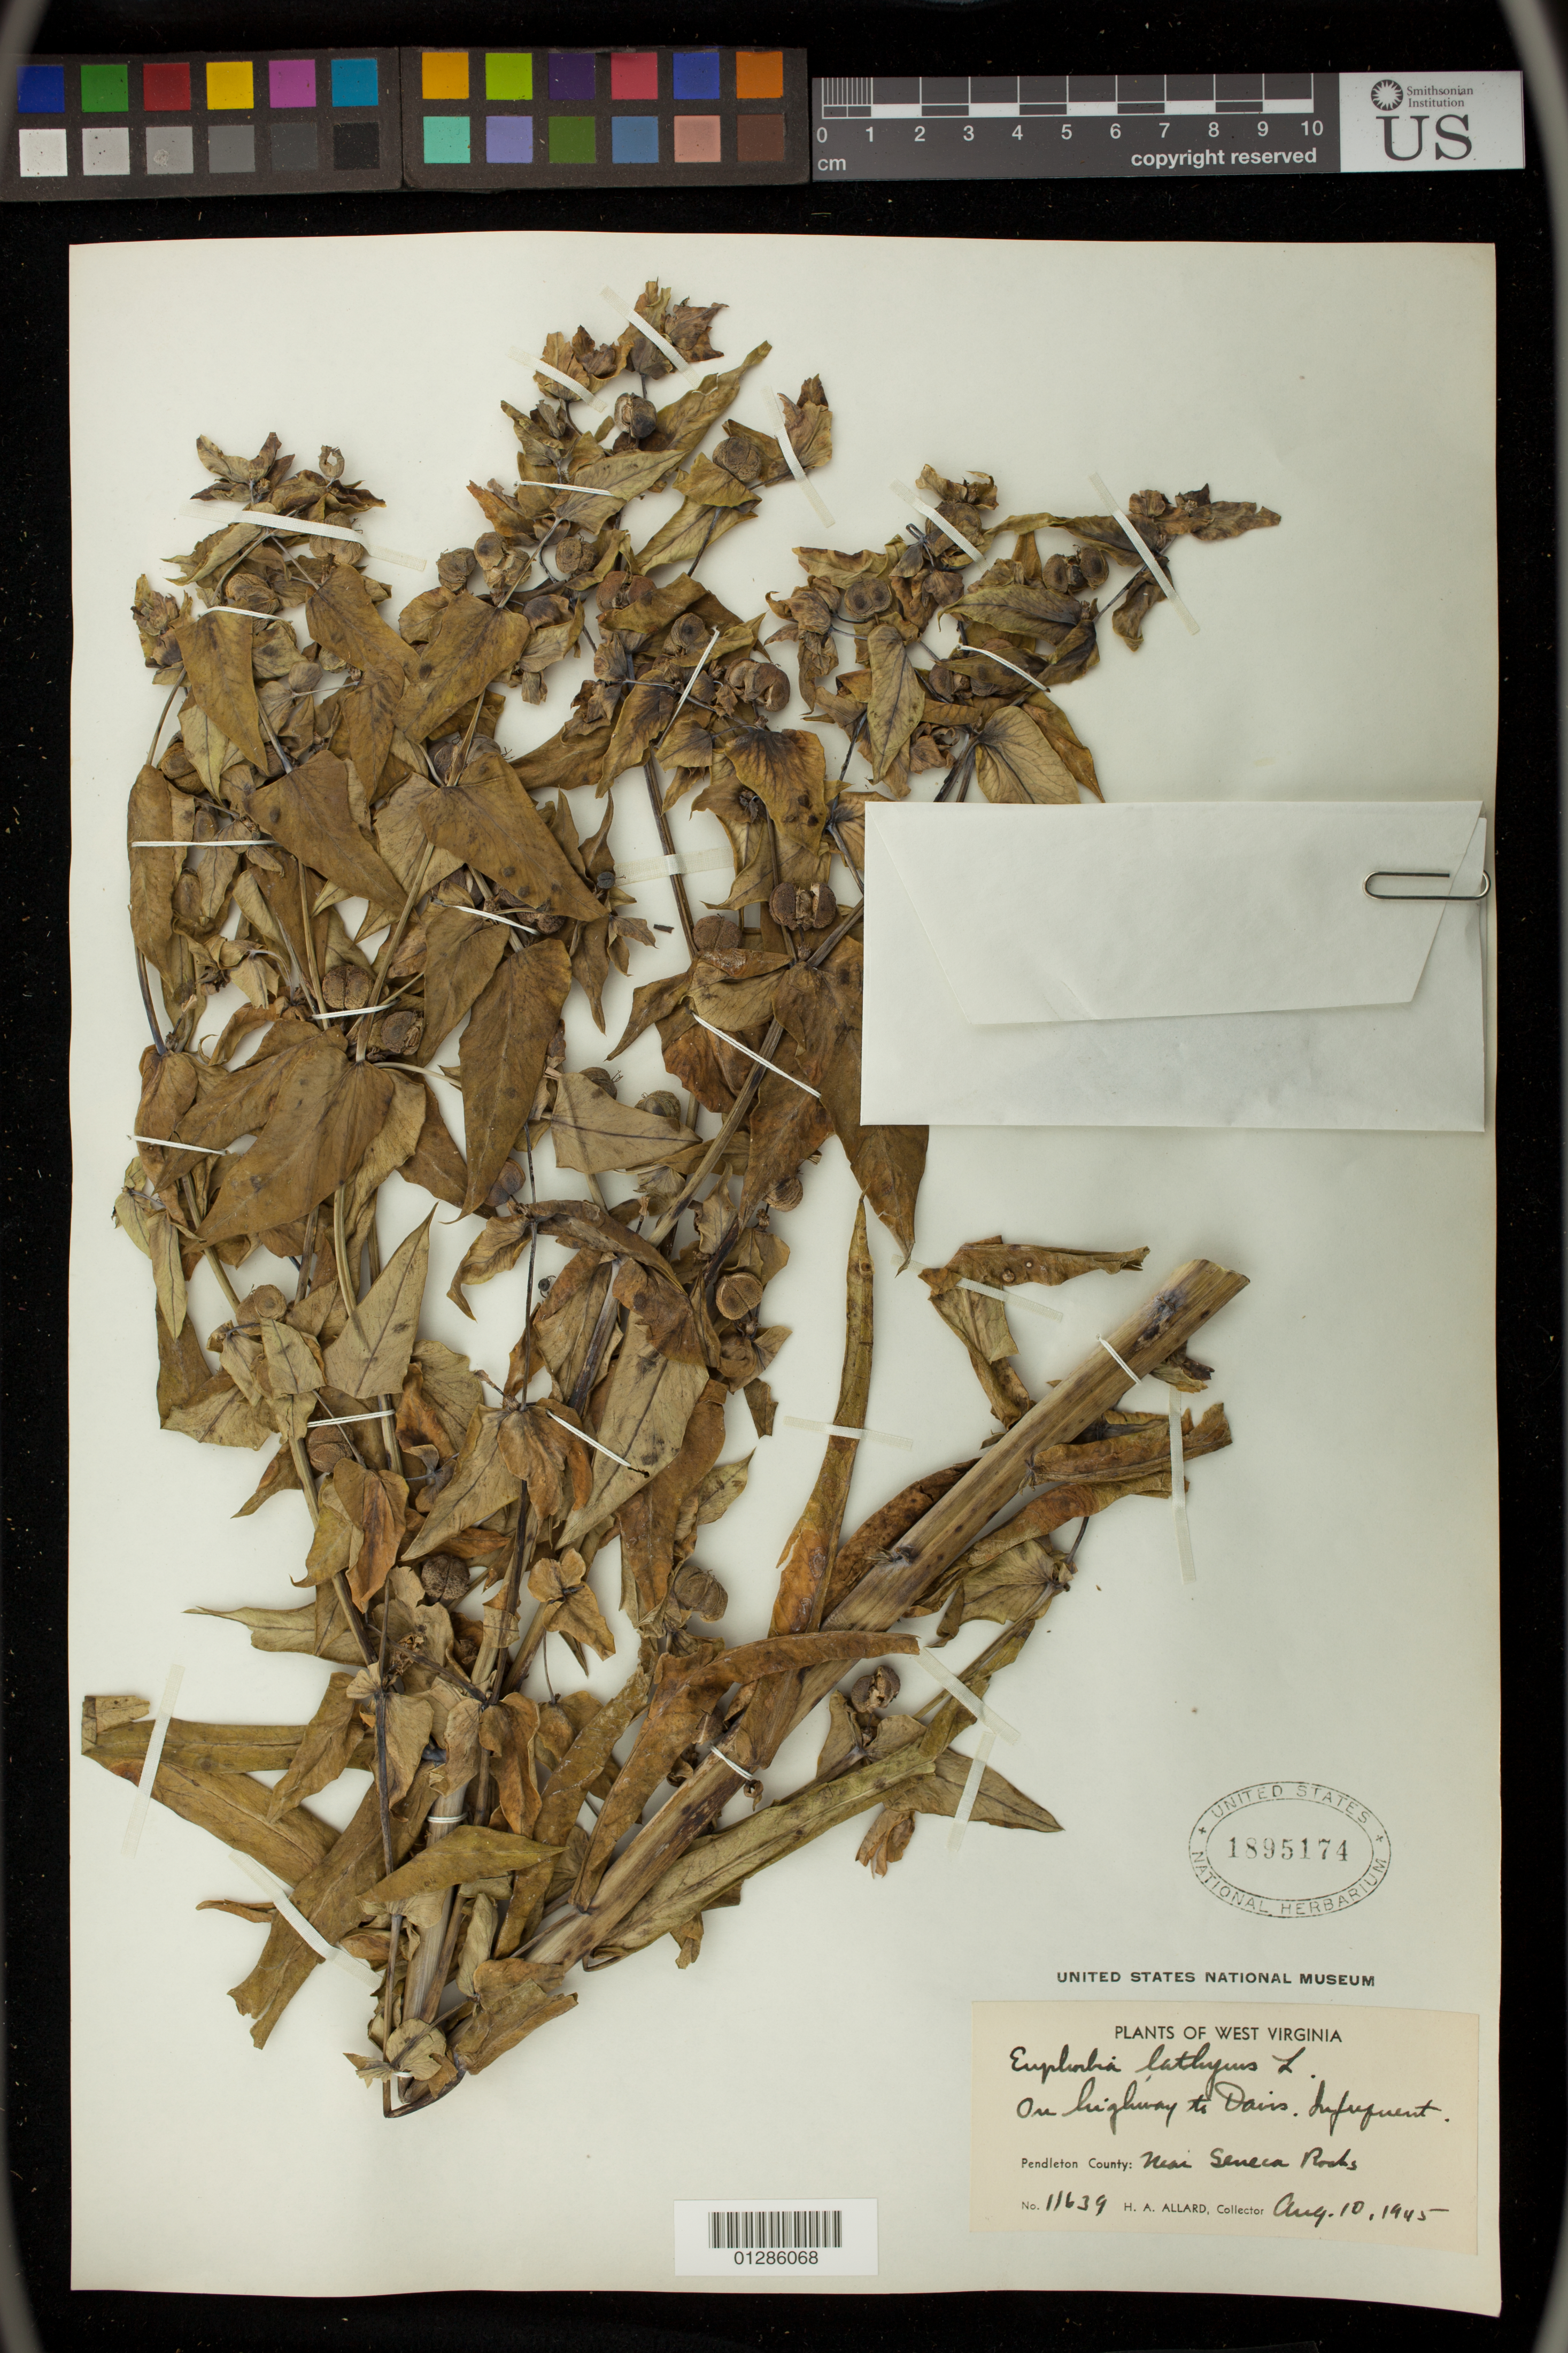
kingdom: Plantae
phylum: Tracheophyta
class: Magnoliopsida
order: Malpighiales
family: Euphorbiaceae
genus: Euphorbia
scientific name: Euphorbia lathyris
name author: L.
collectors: H. A. Allard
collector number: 11639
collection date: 1945-08-10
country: United States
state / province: West Virginia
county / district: Pendleton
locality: Near Seneca Rocks. On highway to Davis.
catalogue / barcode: US 1895174